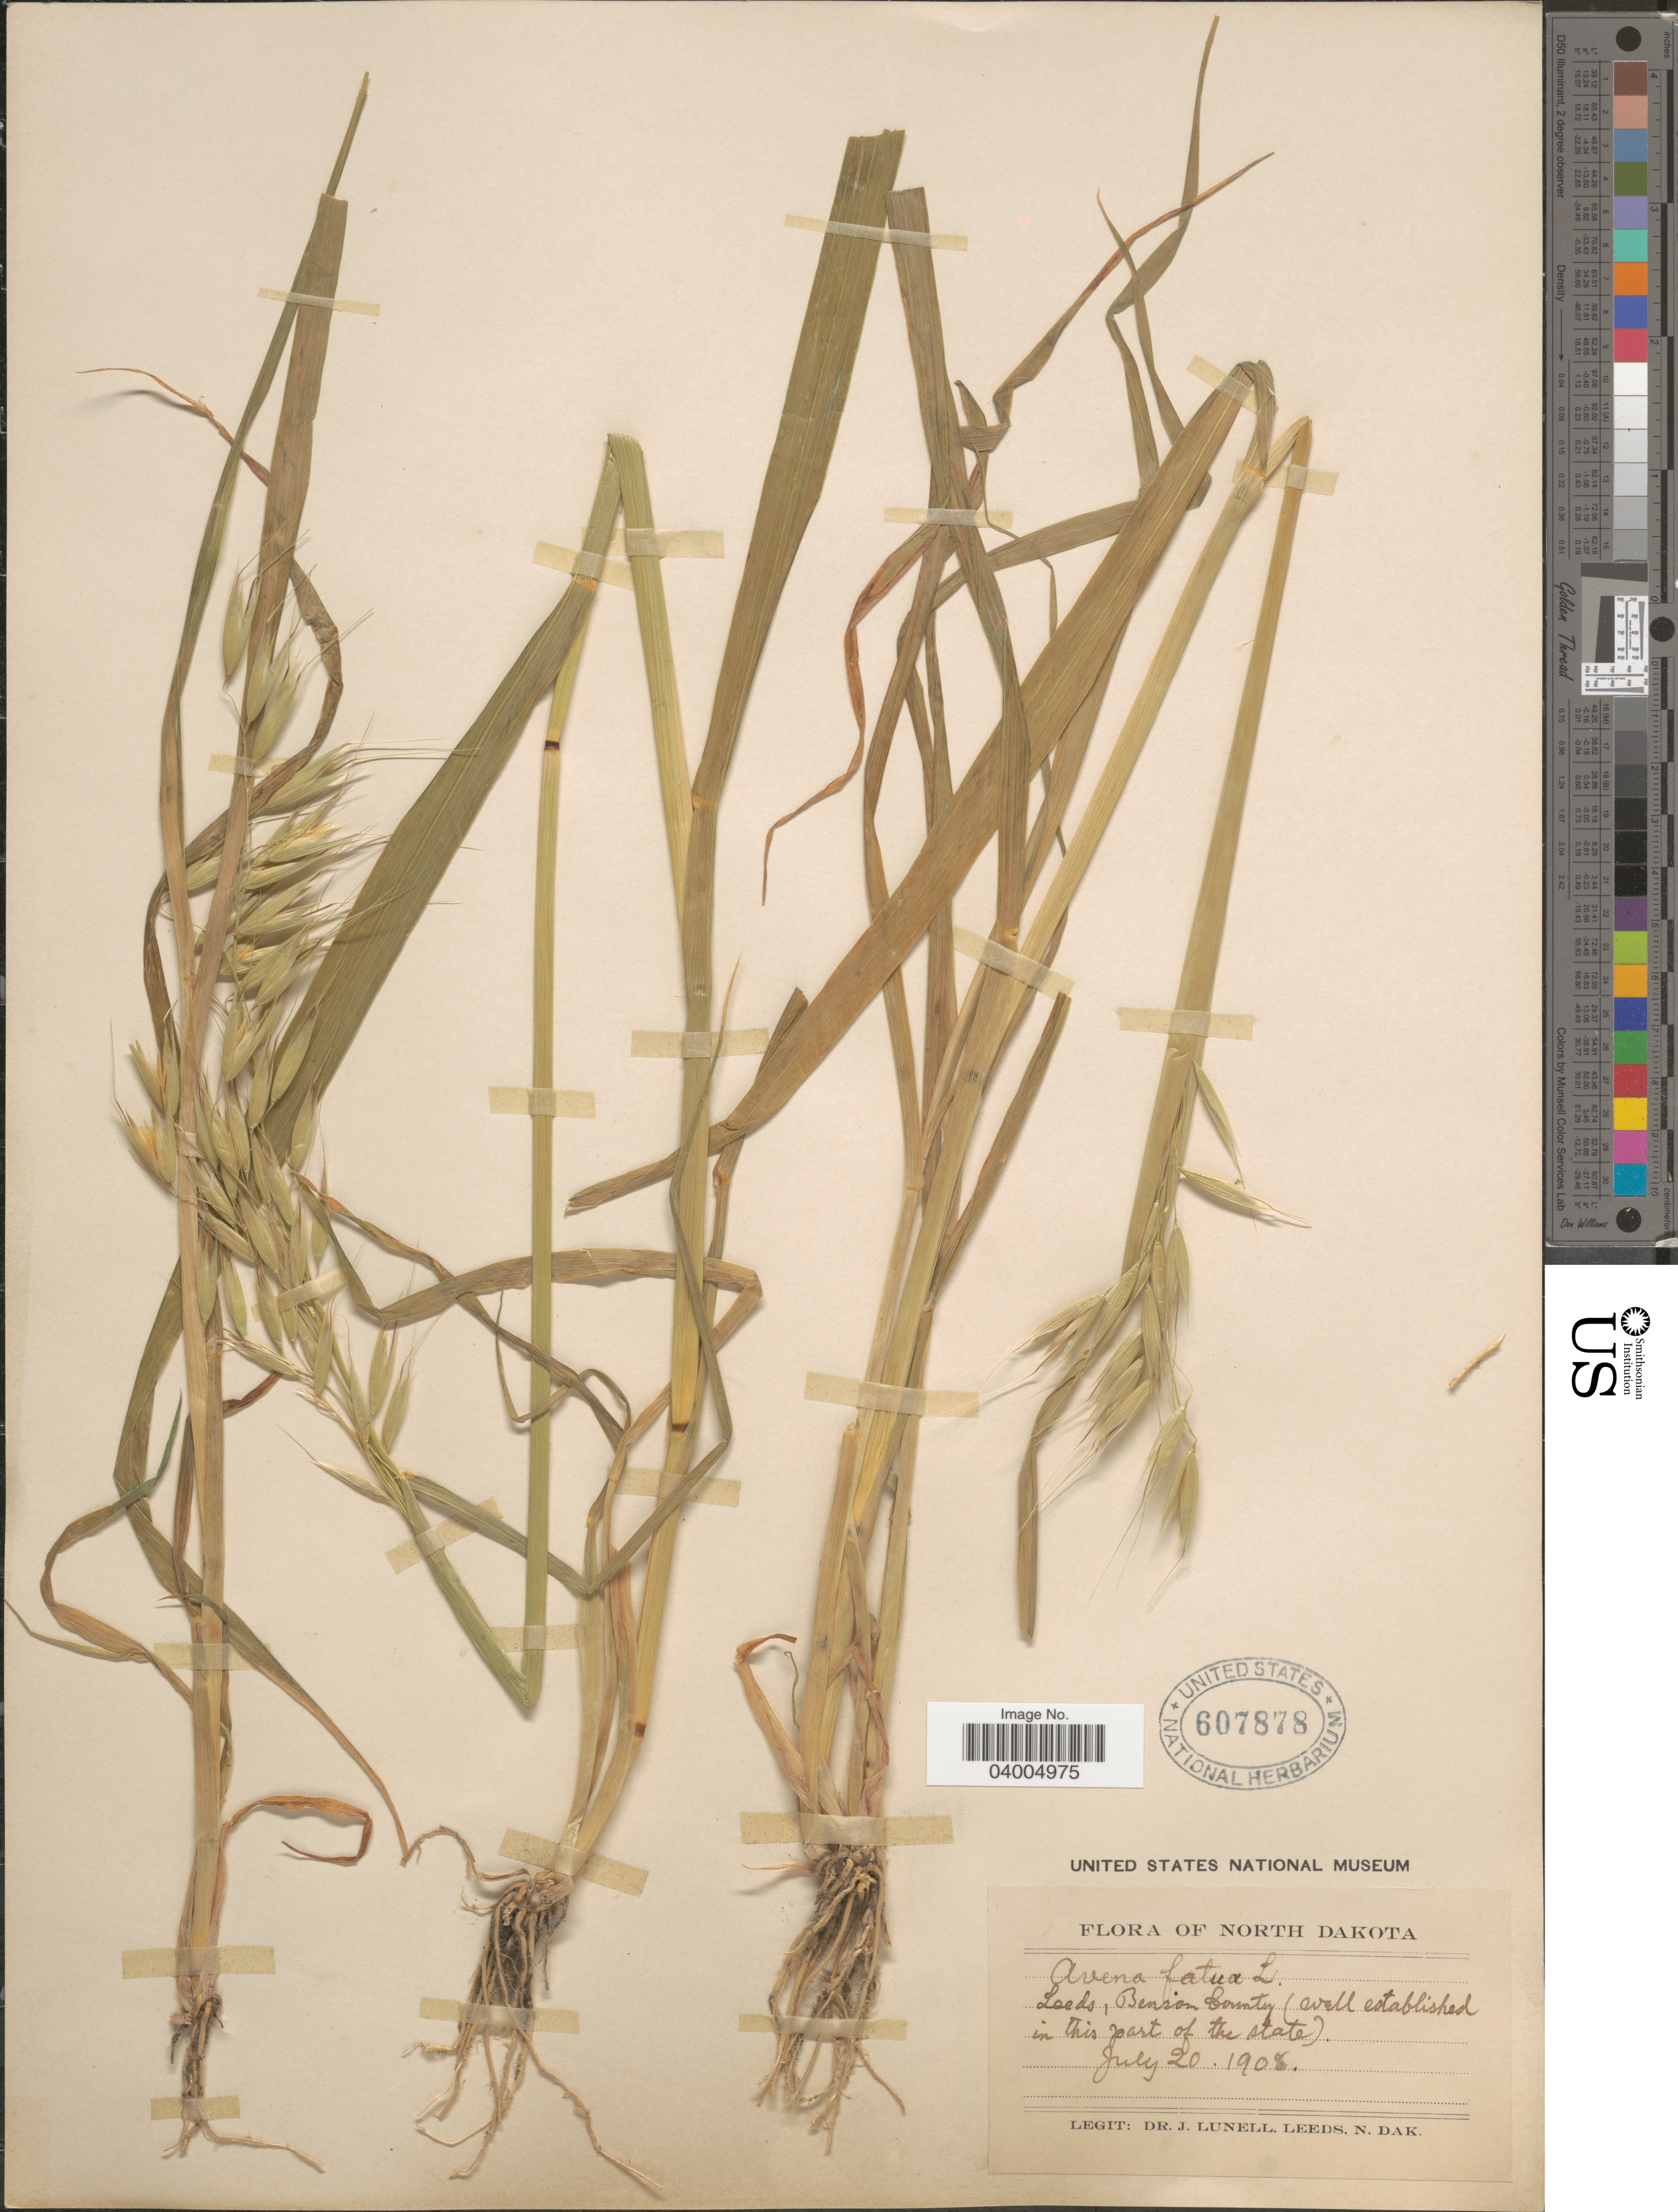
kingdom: Plantae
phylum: Tracheophyta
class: Liliopsida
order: Poales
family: Poaceae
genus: Avena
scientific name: Avena fatua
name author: L.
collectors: J. Lunell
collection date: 1906-07-20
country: United States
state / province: North Dakota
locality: Leeds, Benson County.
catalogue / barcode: US 607878